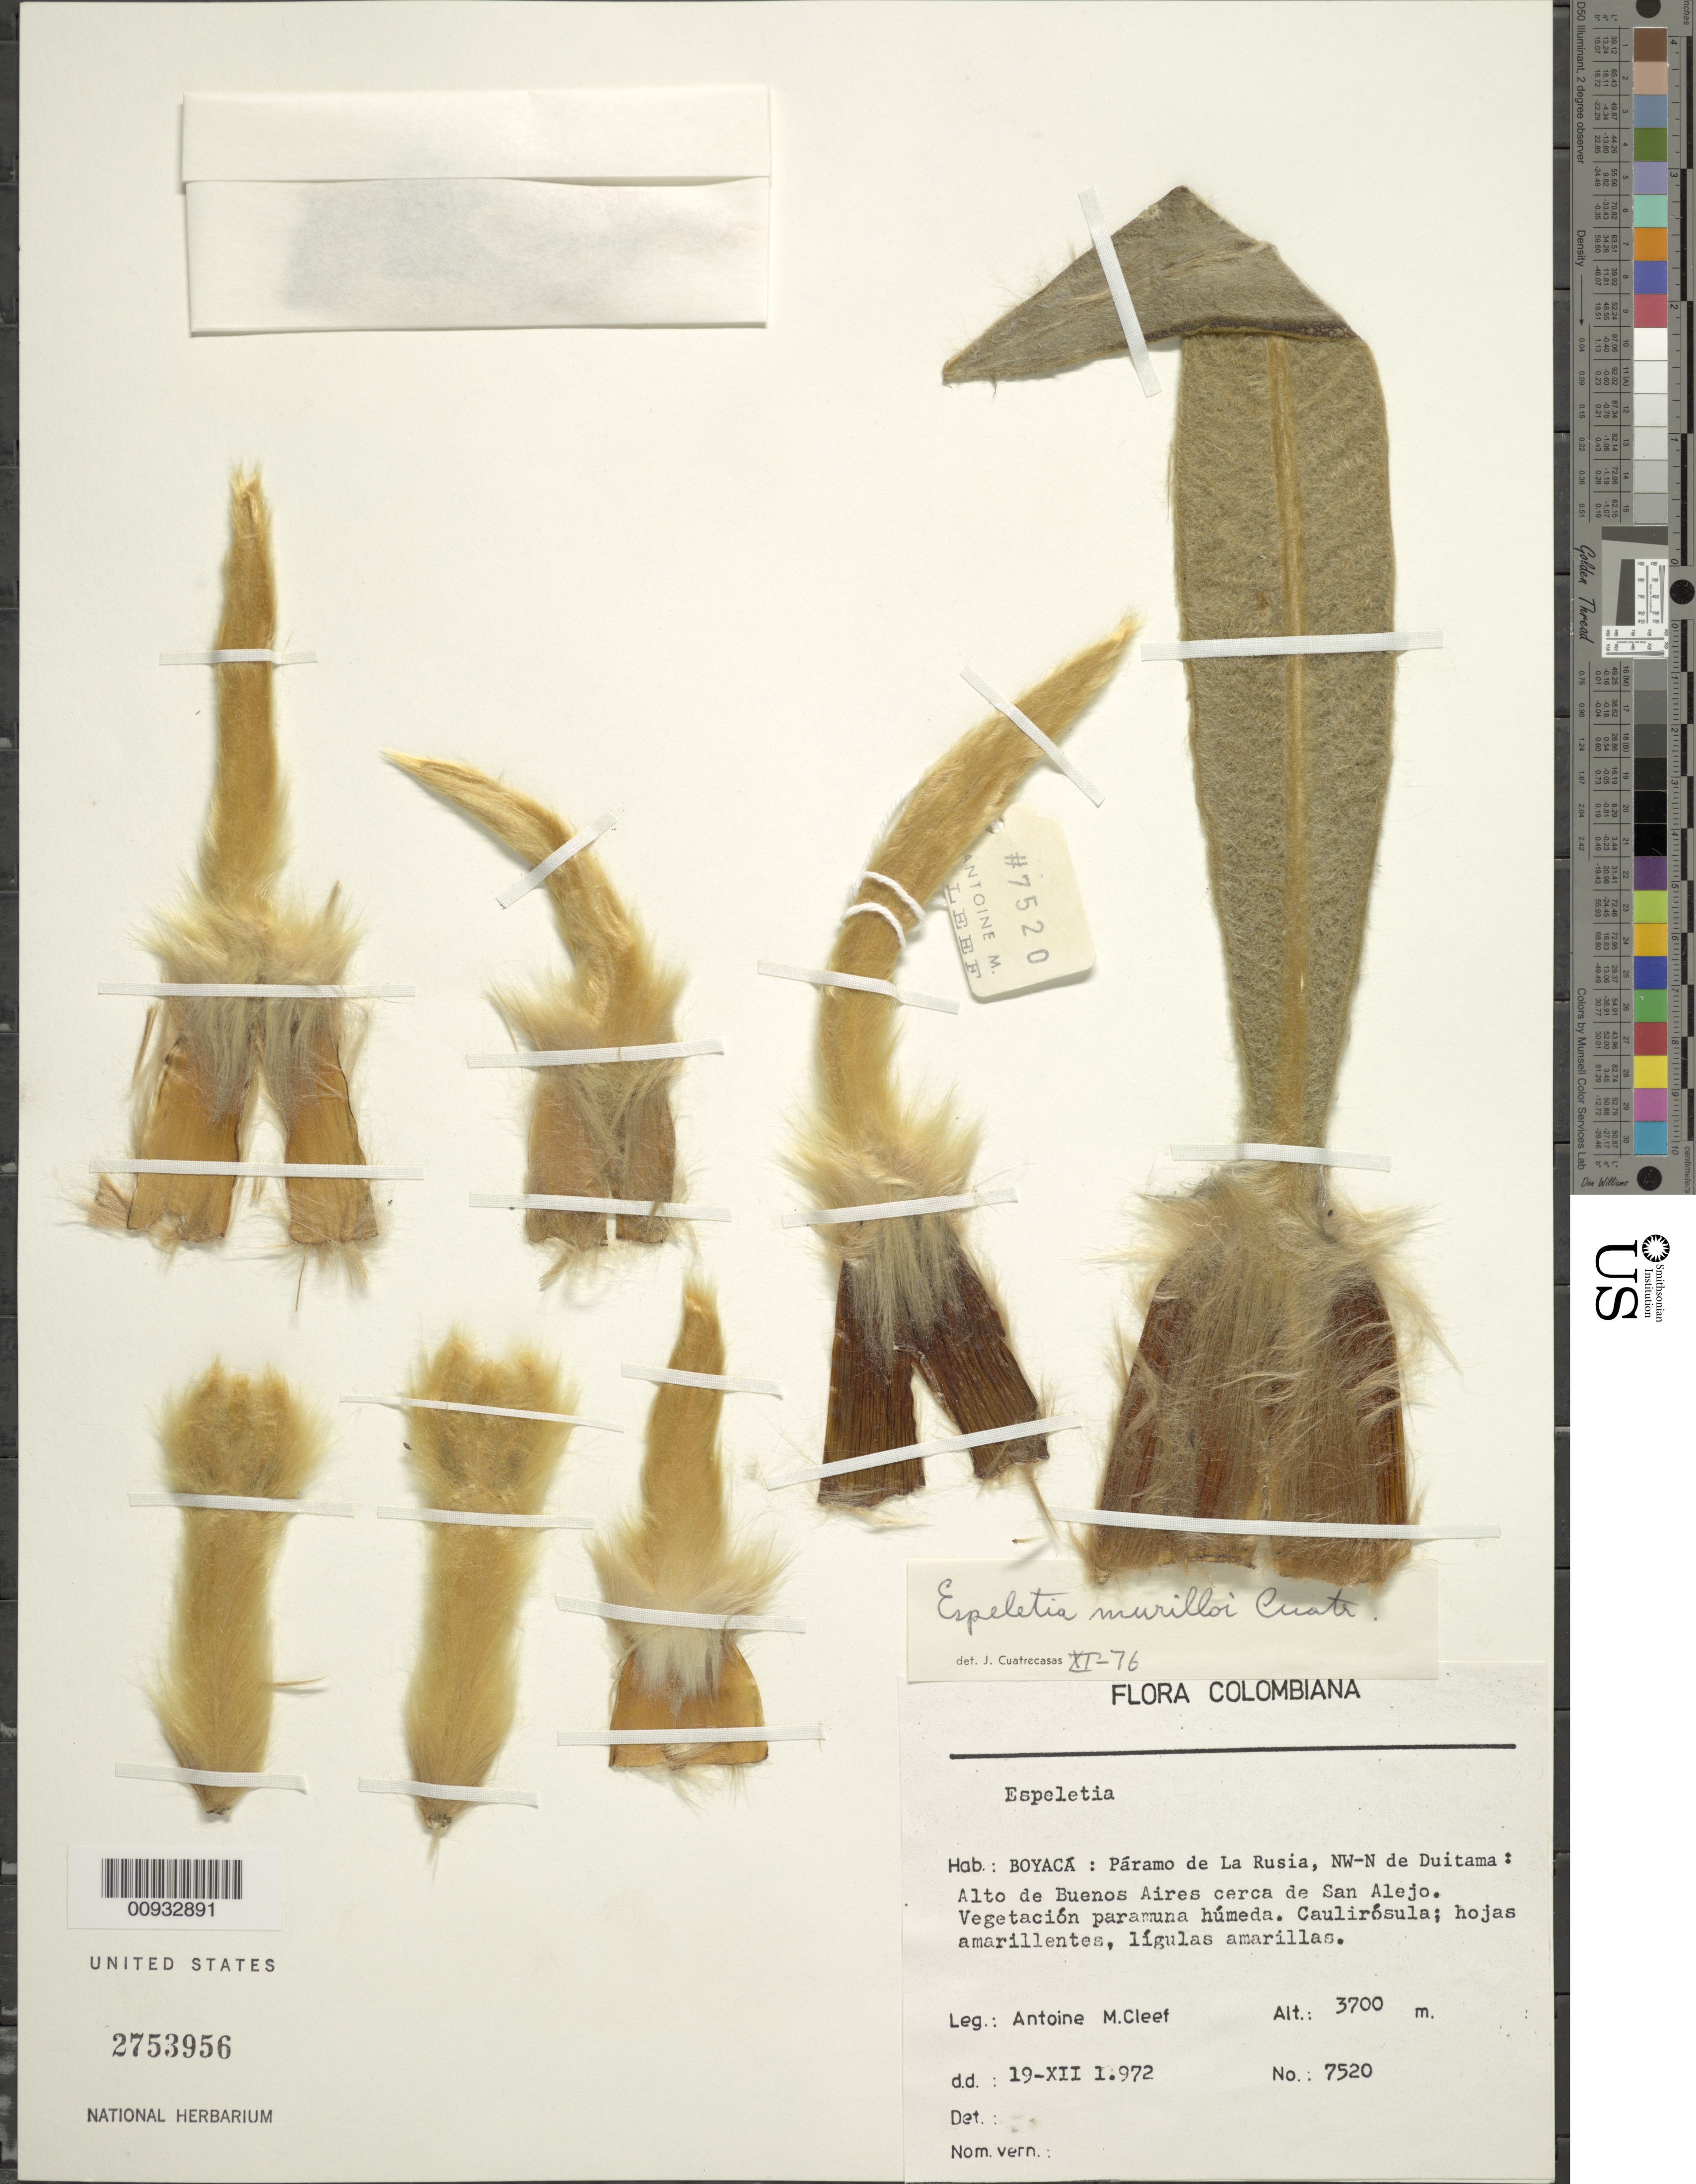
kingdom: Plantae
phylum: Tracheophyta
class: Magnoliopsida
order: Asterales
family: Asteraceae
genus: Espeletia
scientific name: Espeletia murilloi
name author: Cuatrec.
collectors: A. M. Cleef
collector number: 7520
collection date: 1972-12-19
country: Colombia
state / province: Boyacá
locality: Páramo de la Rusia. NW-N de Duitama: Alto de Buenos Aires cerca de San Alejo.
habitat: Vegetación paramuna húmeda.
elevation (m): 3700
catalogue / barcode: US 2753956